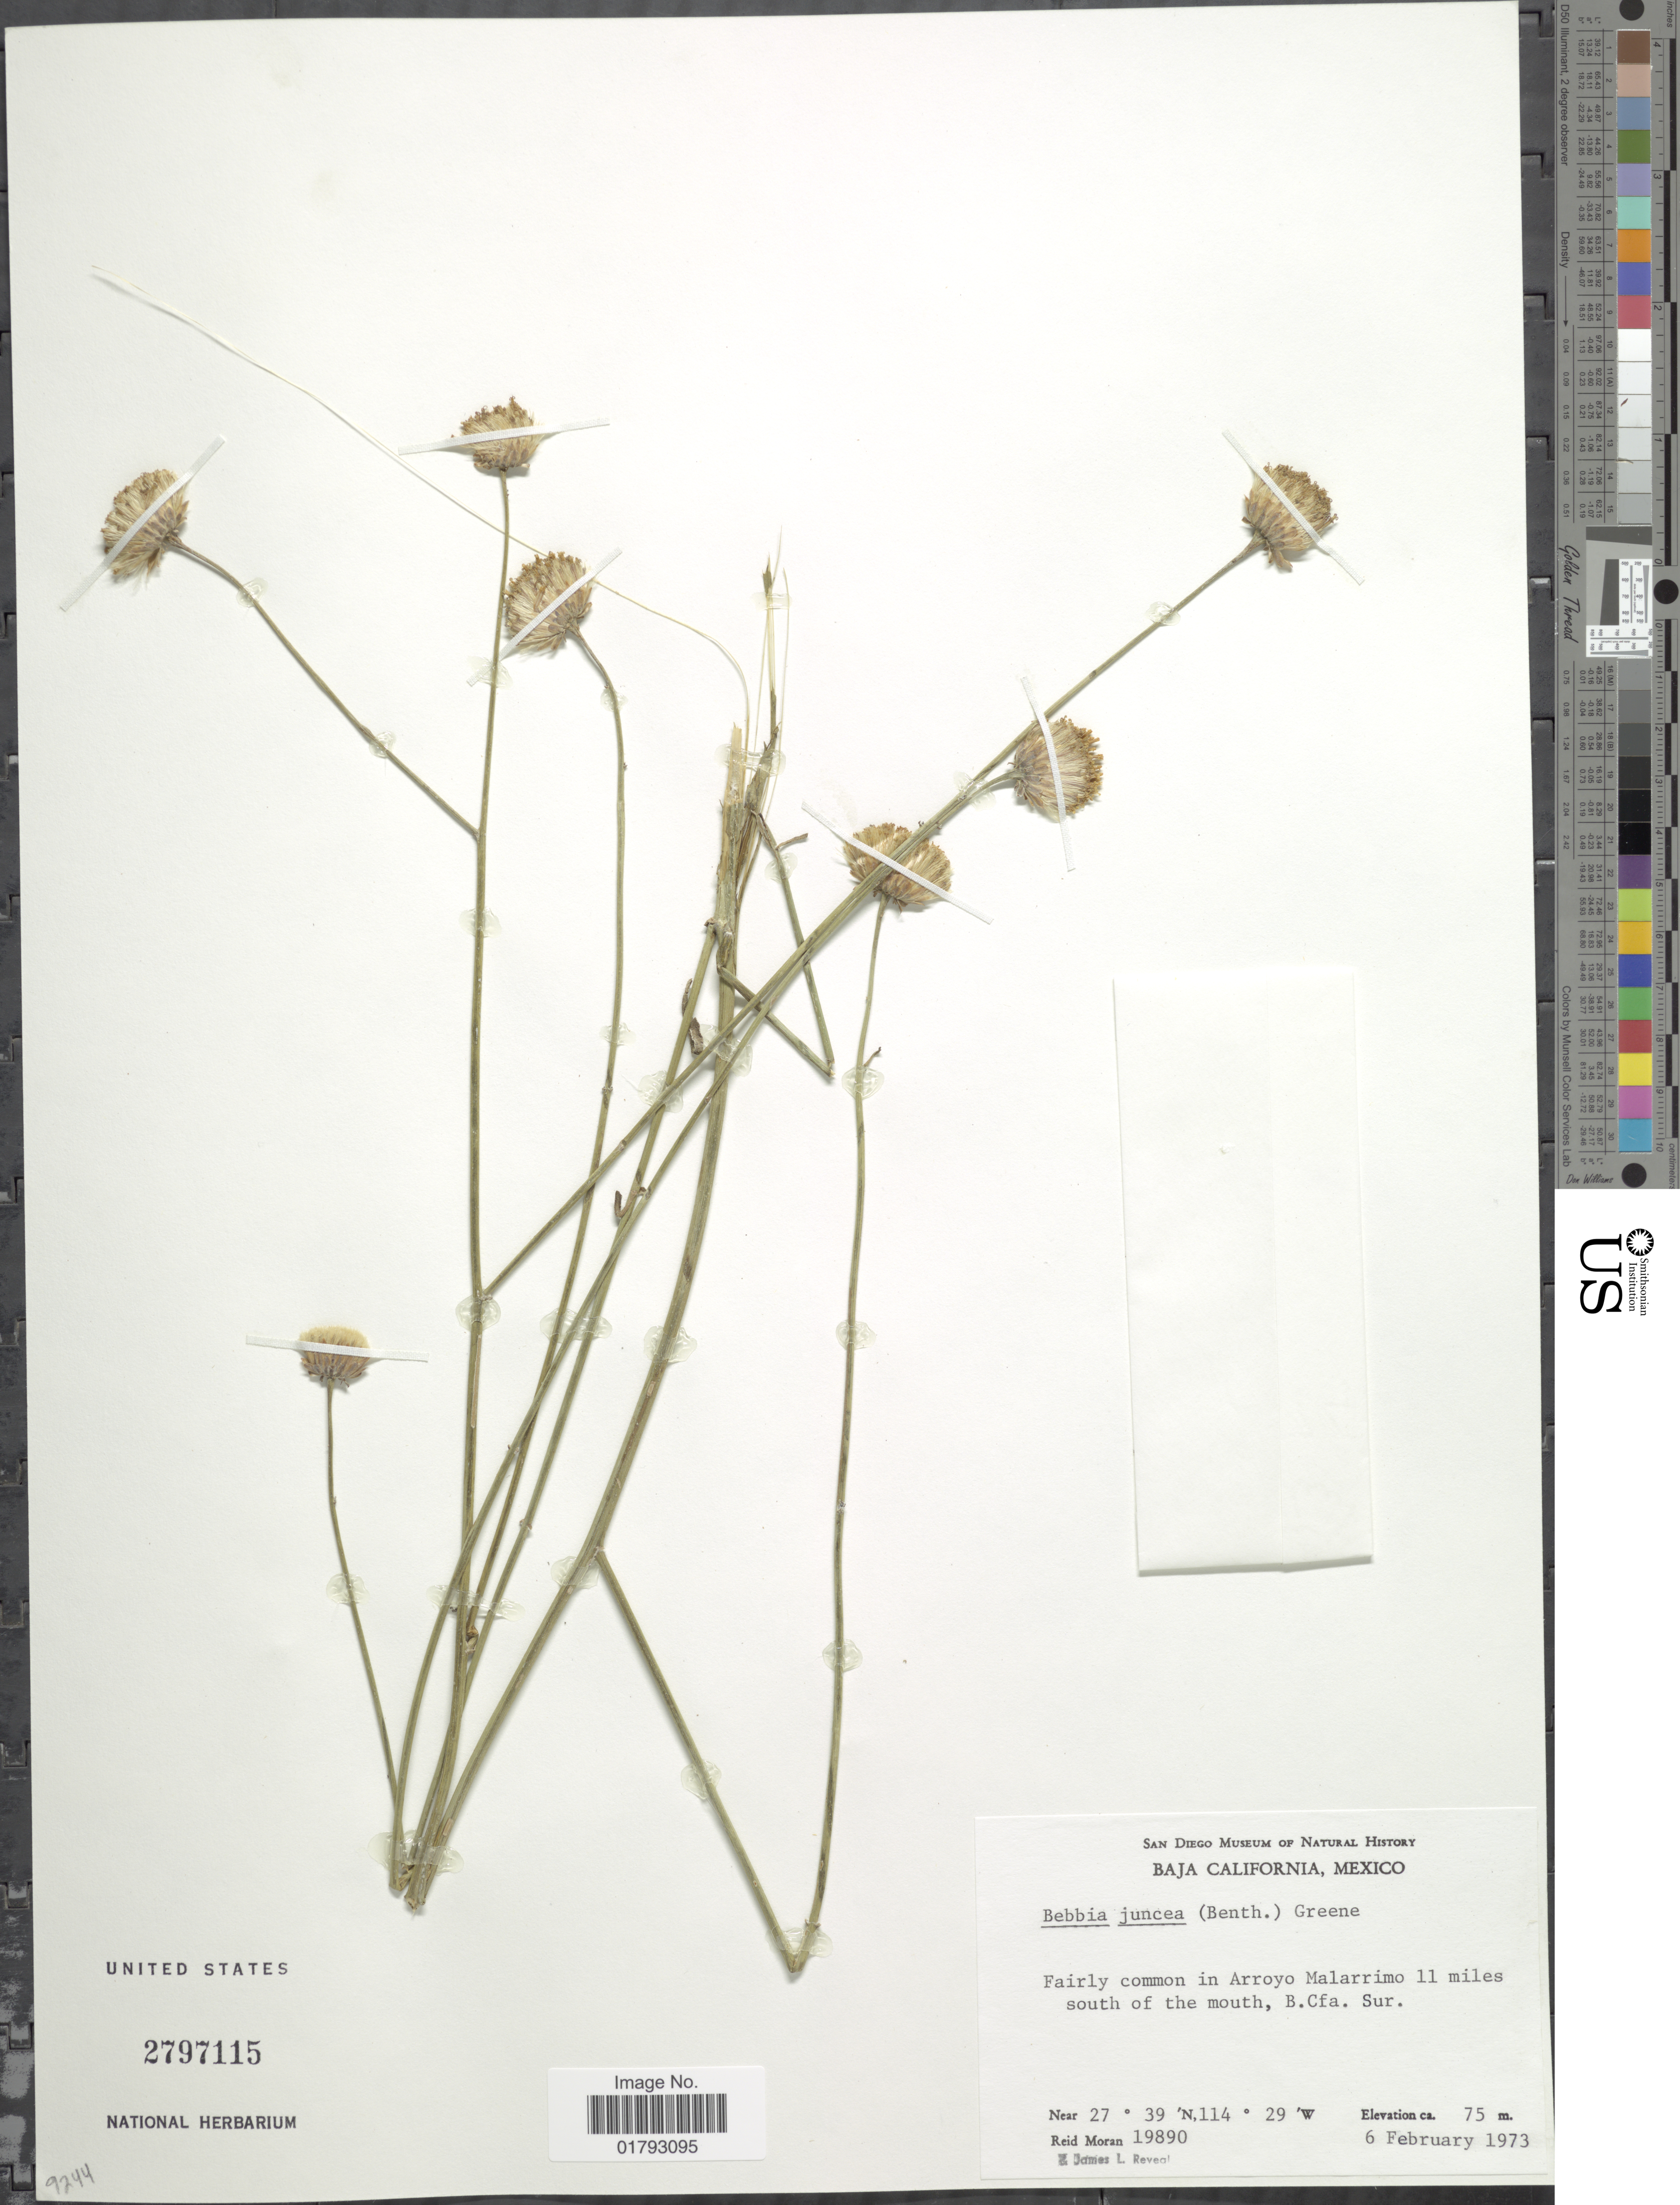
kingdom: Plantae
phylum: Tracheophyta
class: Magnoliopsida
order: Asterales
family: Asteraceae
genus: Bebbia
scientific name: Bebbia juncea var. juncea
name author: (Benth.) Greene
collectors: R. V. Moran & J. L. Reveal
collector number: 19890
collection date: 1973-02-06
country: Mexico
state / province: Baja California Sur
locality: Baja California, Mexico. In Arroyo Malarrimo 11 miles south of the mouth, B. Cfa. Sur.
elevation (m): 75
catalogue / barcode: US 27917115